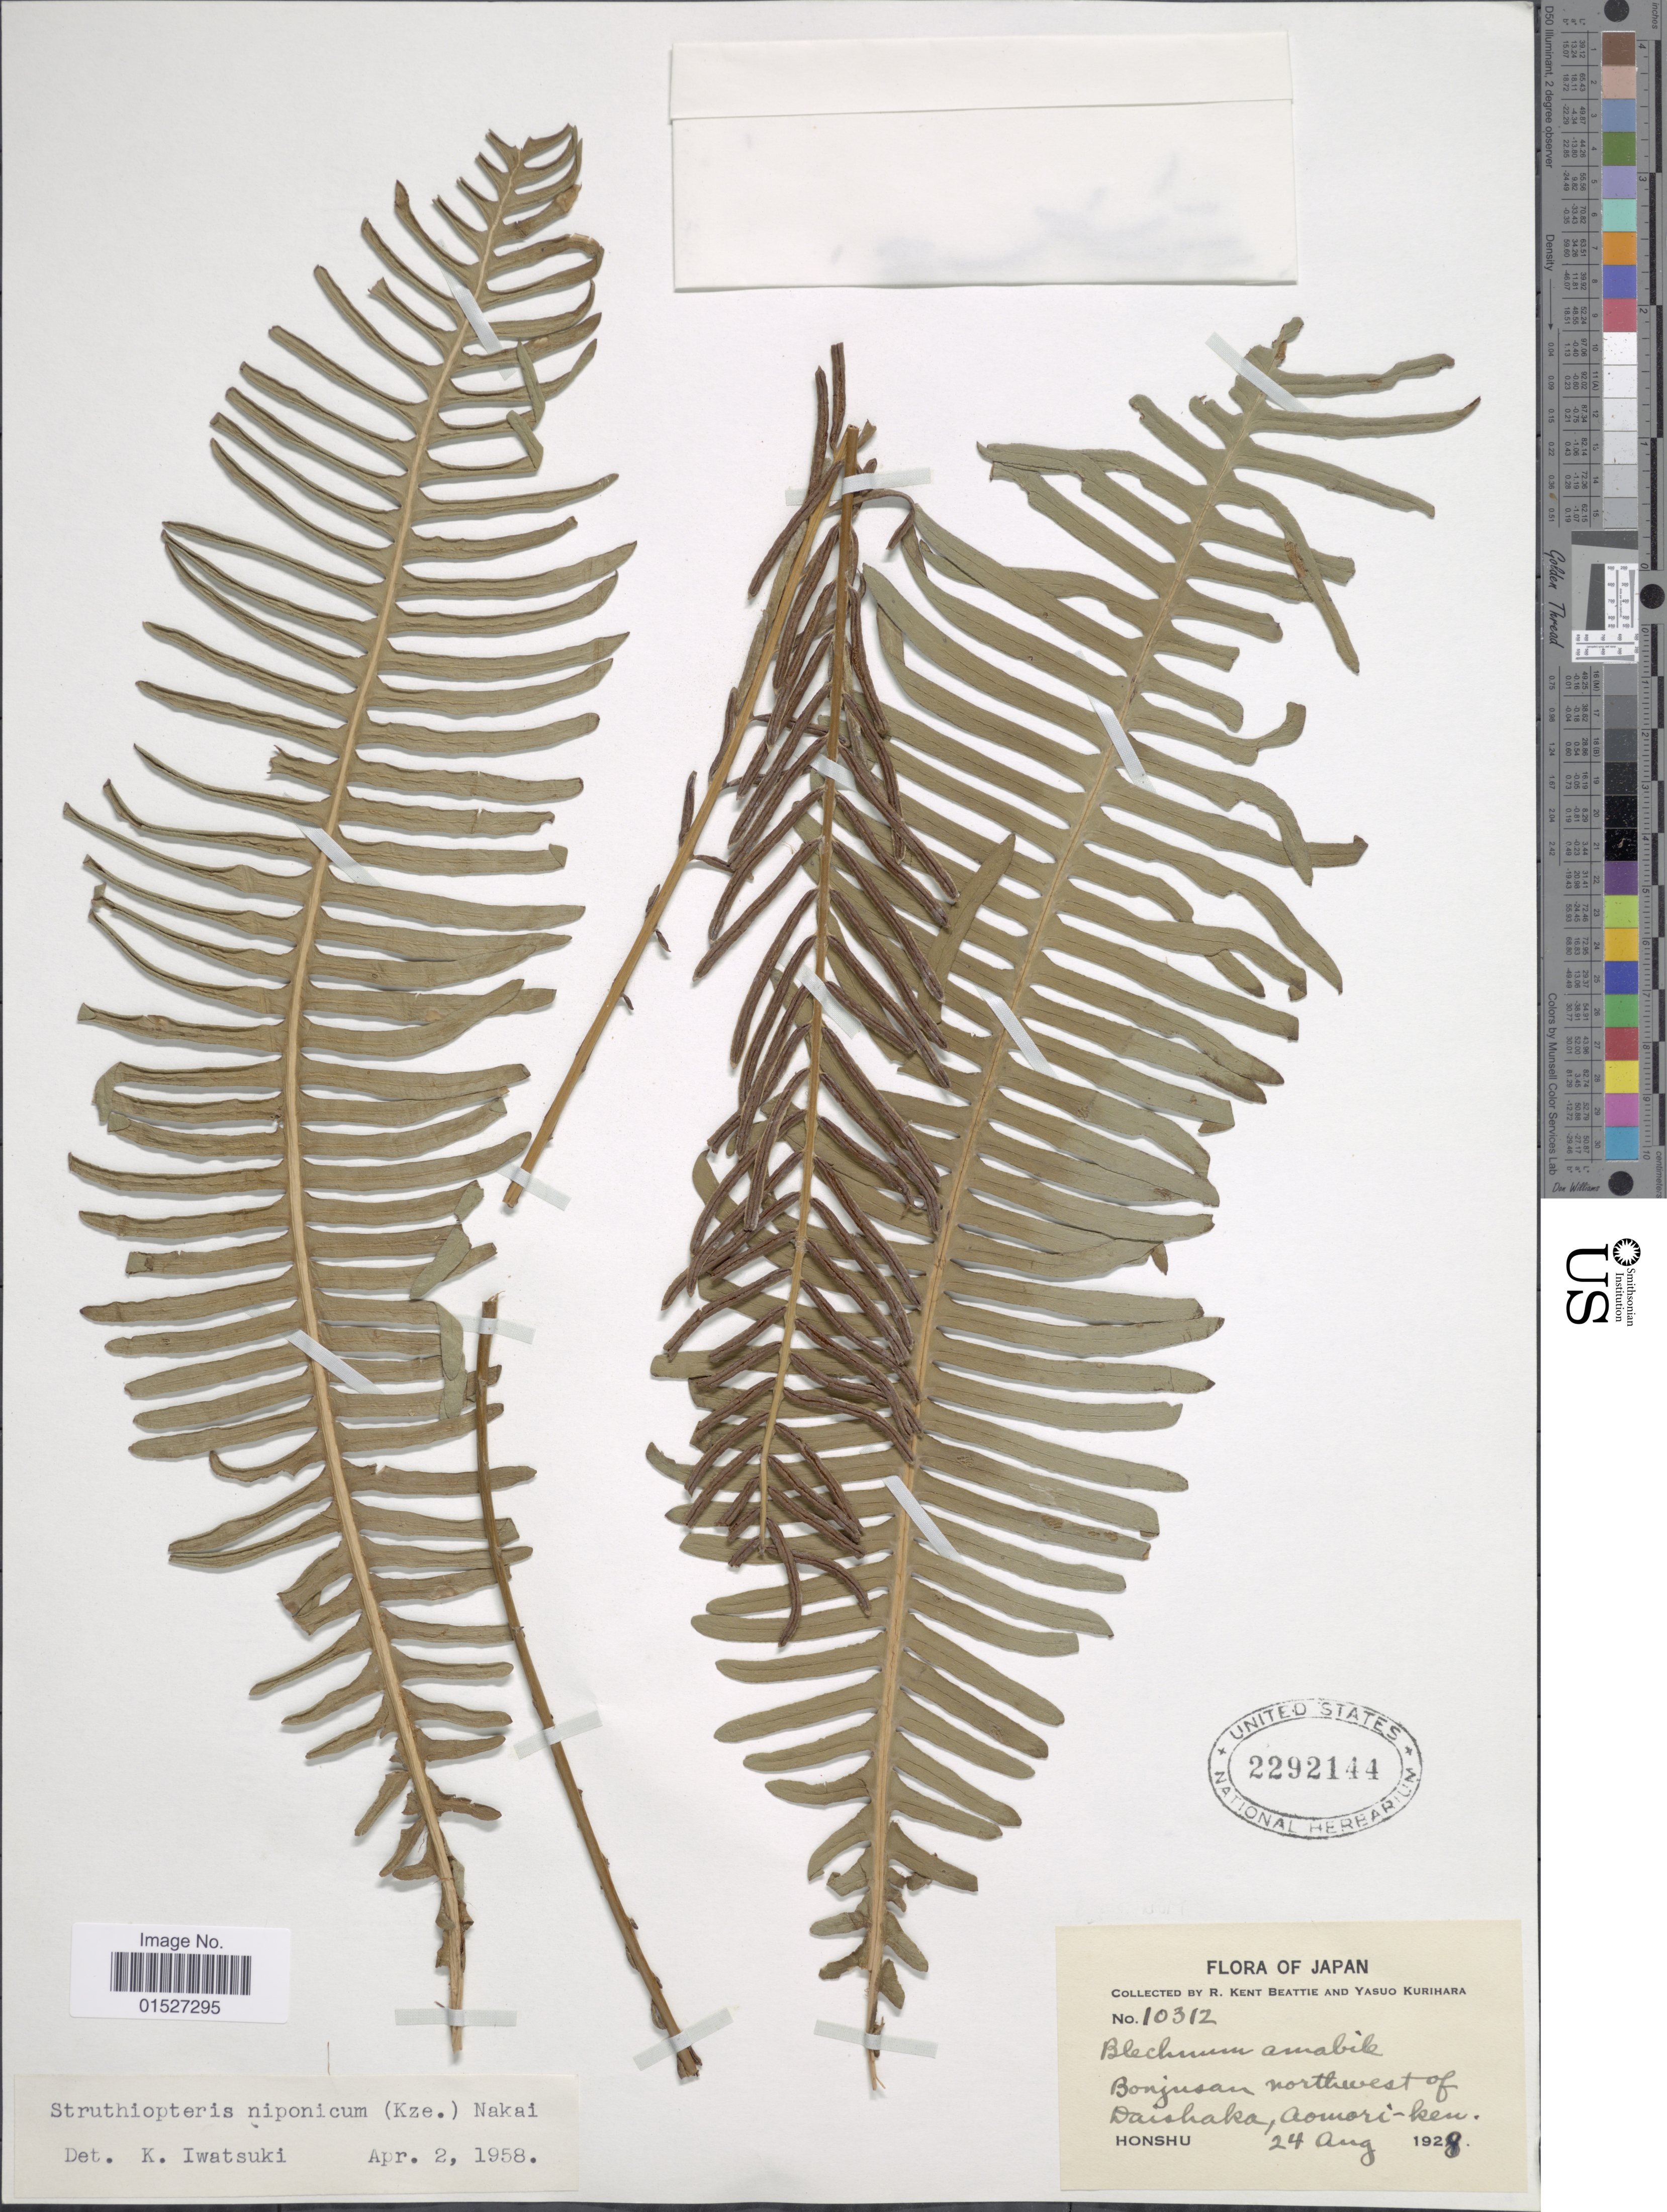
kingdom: Plantae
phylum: Tracheophyta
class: Polypodiopsida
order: Polypodiales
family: Blechnaceae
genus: Blechnum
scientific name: Blechnum nipponicum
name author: (Kunze) Makino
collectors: R. K. Beattie & Y. Kurihara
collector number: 10312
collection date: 1928-08-24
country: Japan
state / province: Aomori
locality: Bonjusan northwest of Daishaka, Aomori-ken.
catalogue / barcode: US 2292144